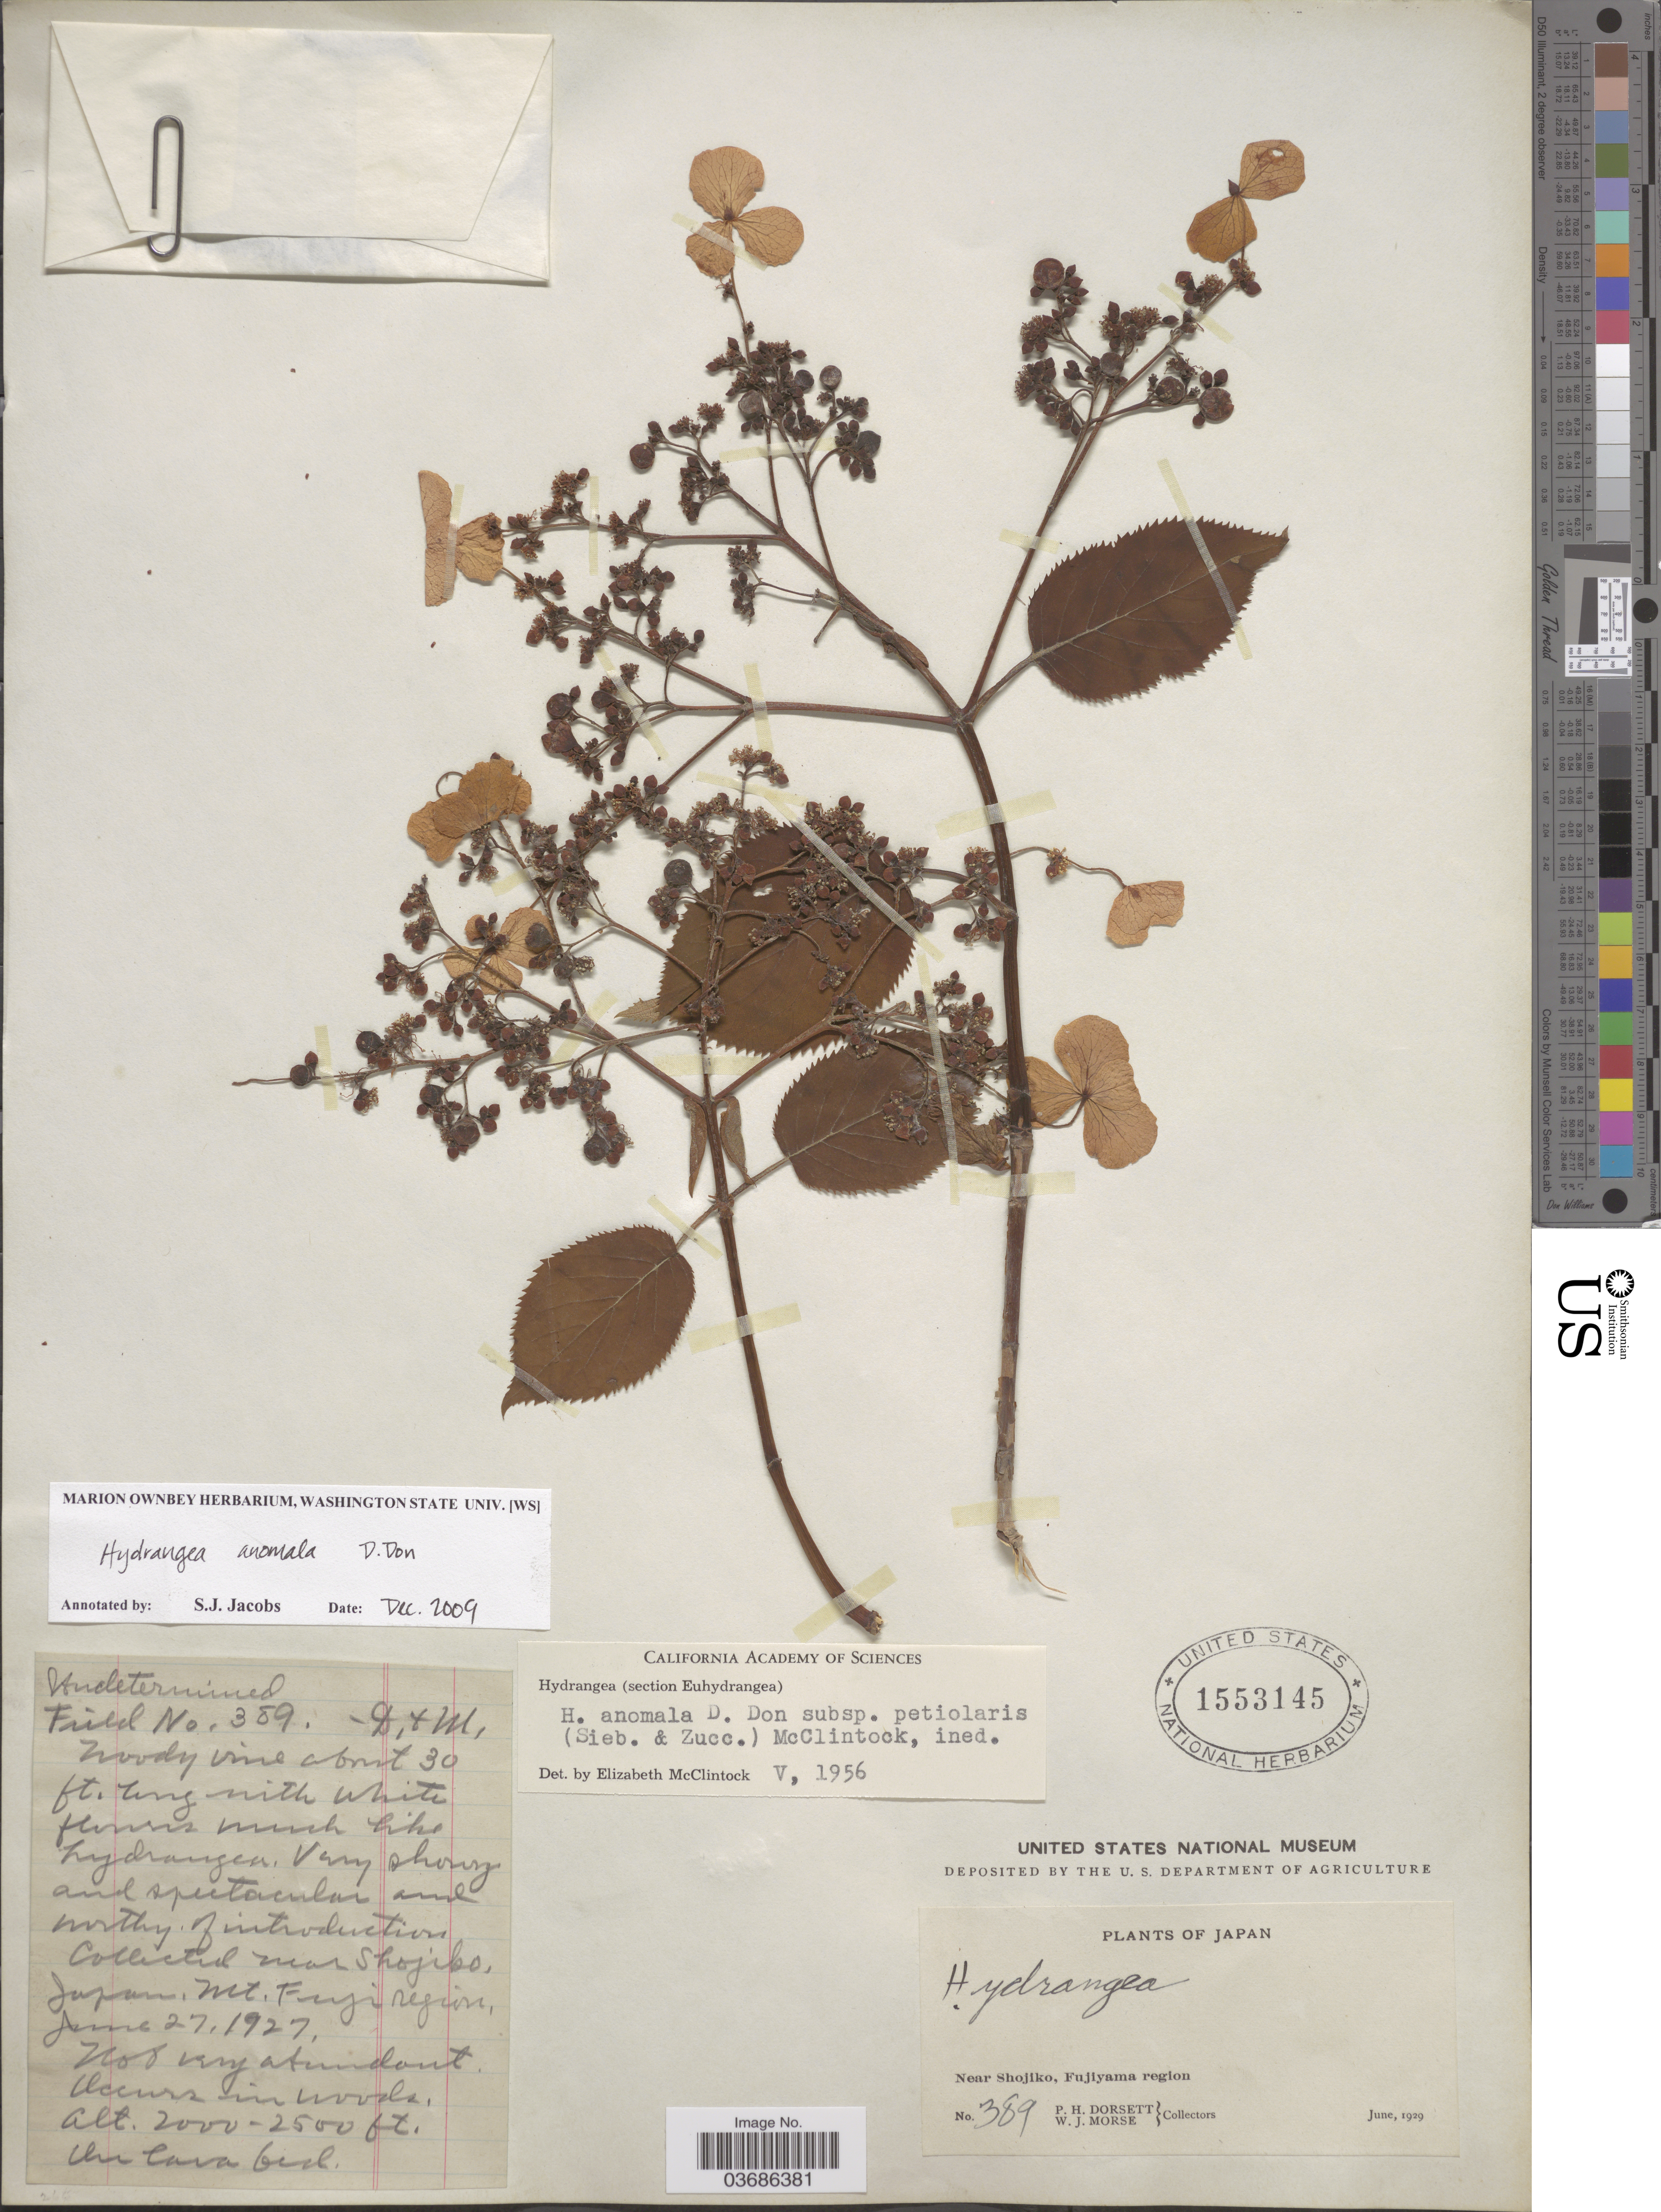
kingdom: Plantae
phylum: Tracheophyta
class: Magnoliopsida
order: Cornales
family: Hydrangeaceae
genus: Hydrangea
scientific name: Hydrangea anomala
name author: D. Don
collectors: P. H. Dorsett & W. J. Morse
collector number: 389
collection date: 1927-06-27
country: Japan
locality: Near Shojiko, Fujiyama region.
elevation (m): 610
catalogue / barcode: US 1553145